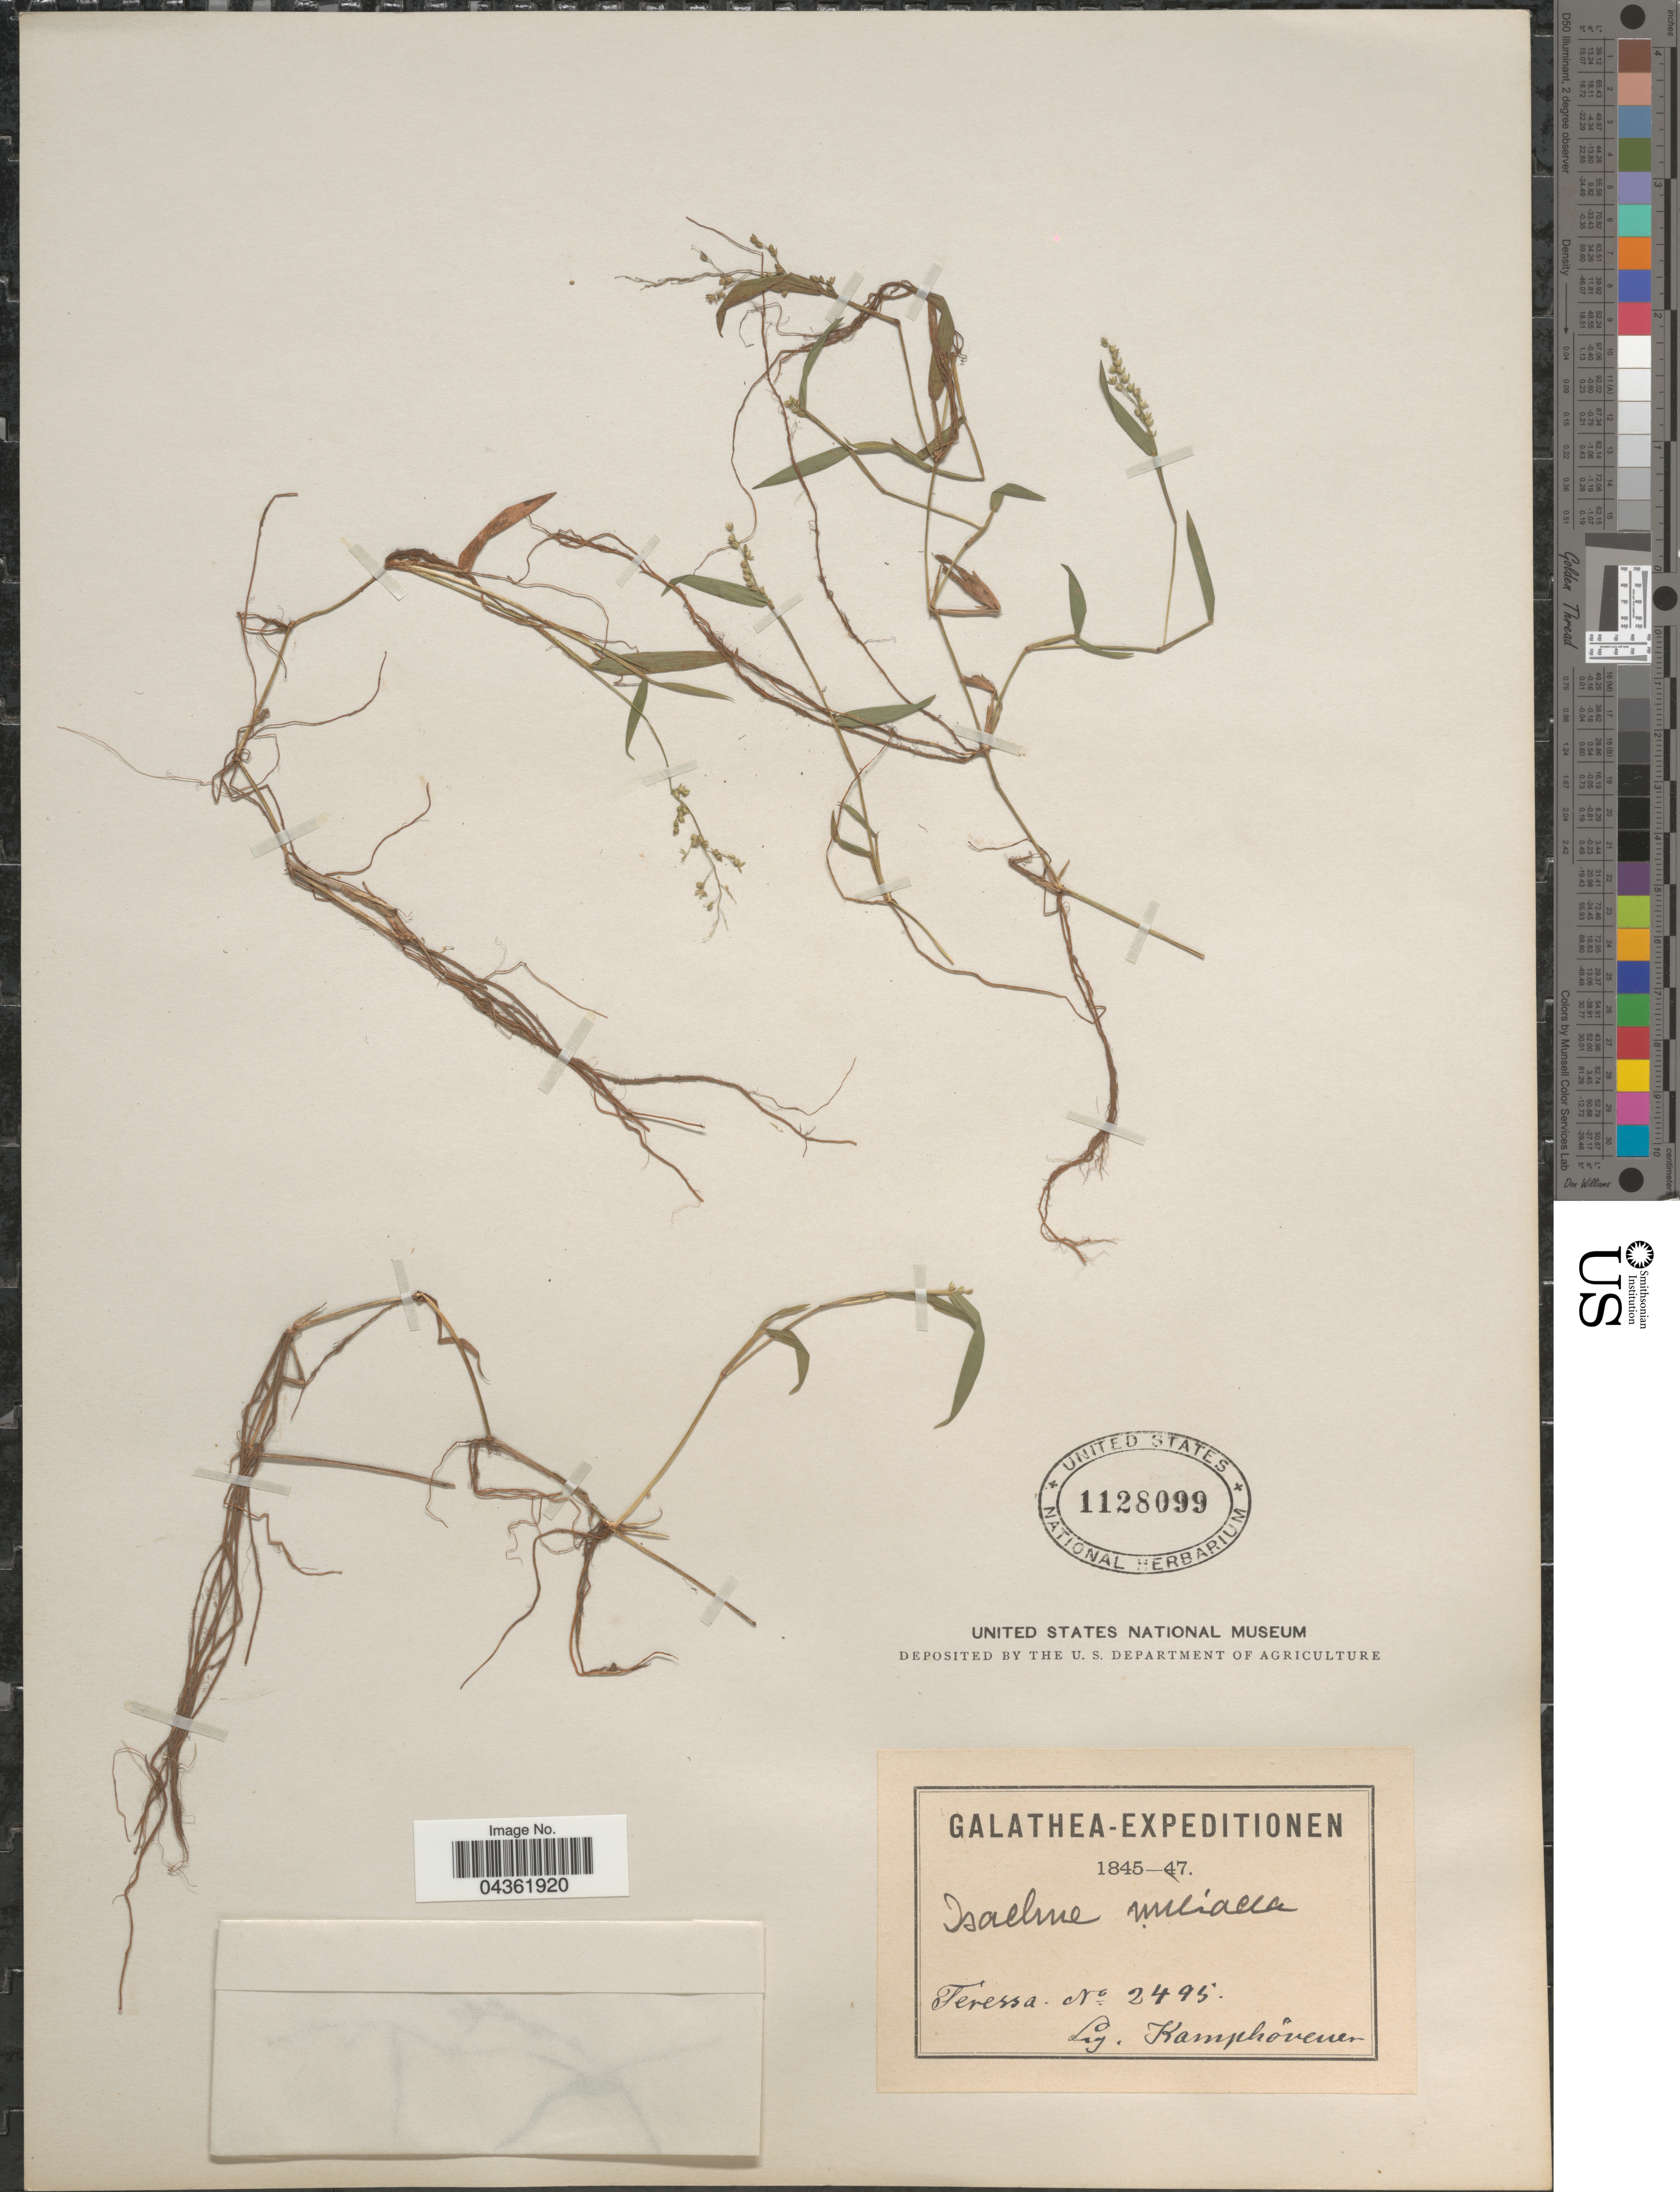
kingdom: Plantae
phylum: Tracheophyta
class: Liliopsida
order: Poales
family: Poaceae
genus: Isachne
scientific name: Isachne minutula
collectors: B. Kamphövener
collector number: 2495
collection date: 1845/1847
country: India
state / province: Andaman and Nicobar Islands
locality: Galathea-Expeditionen 1845-47. Teressa.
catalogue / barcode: US 1128099